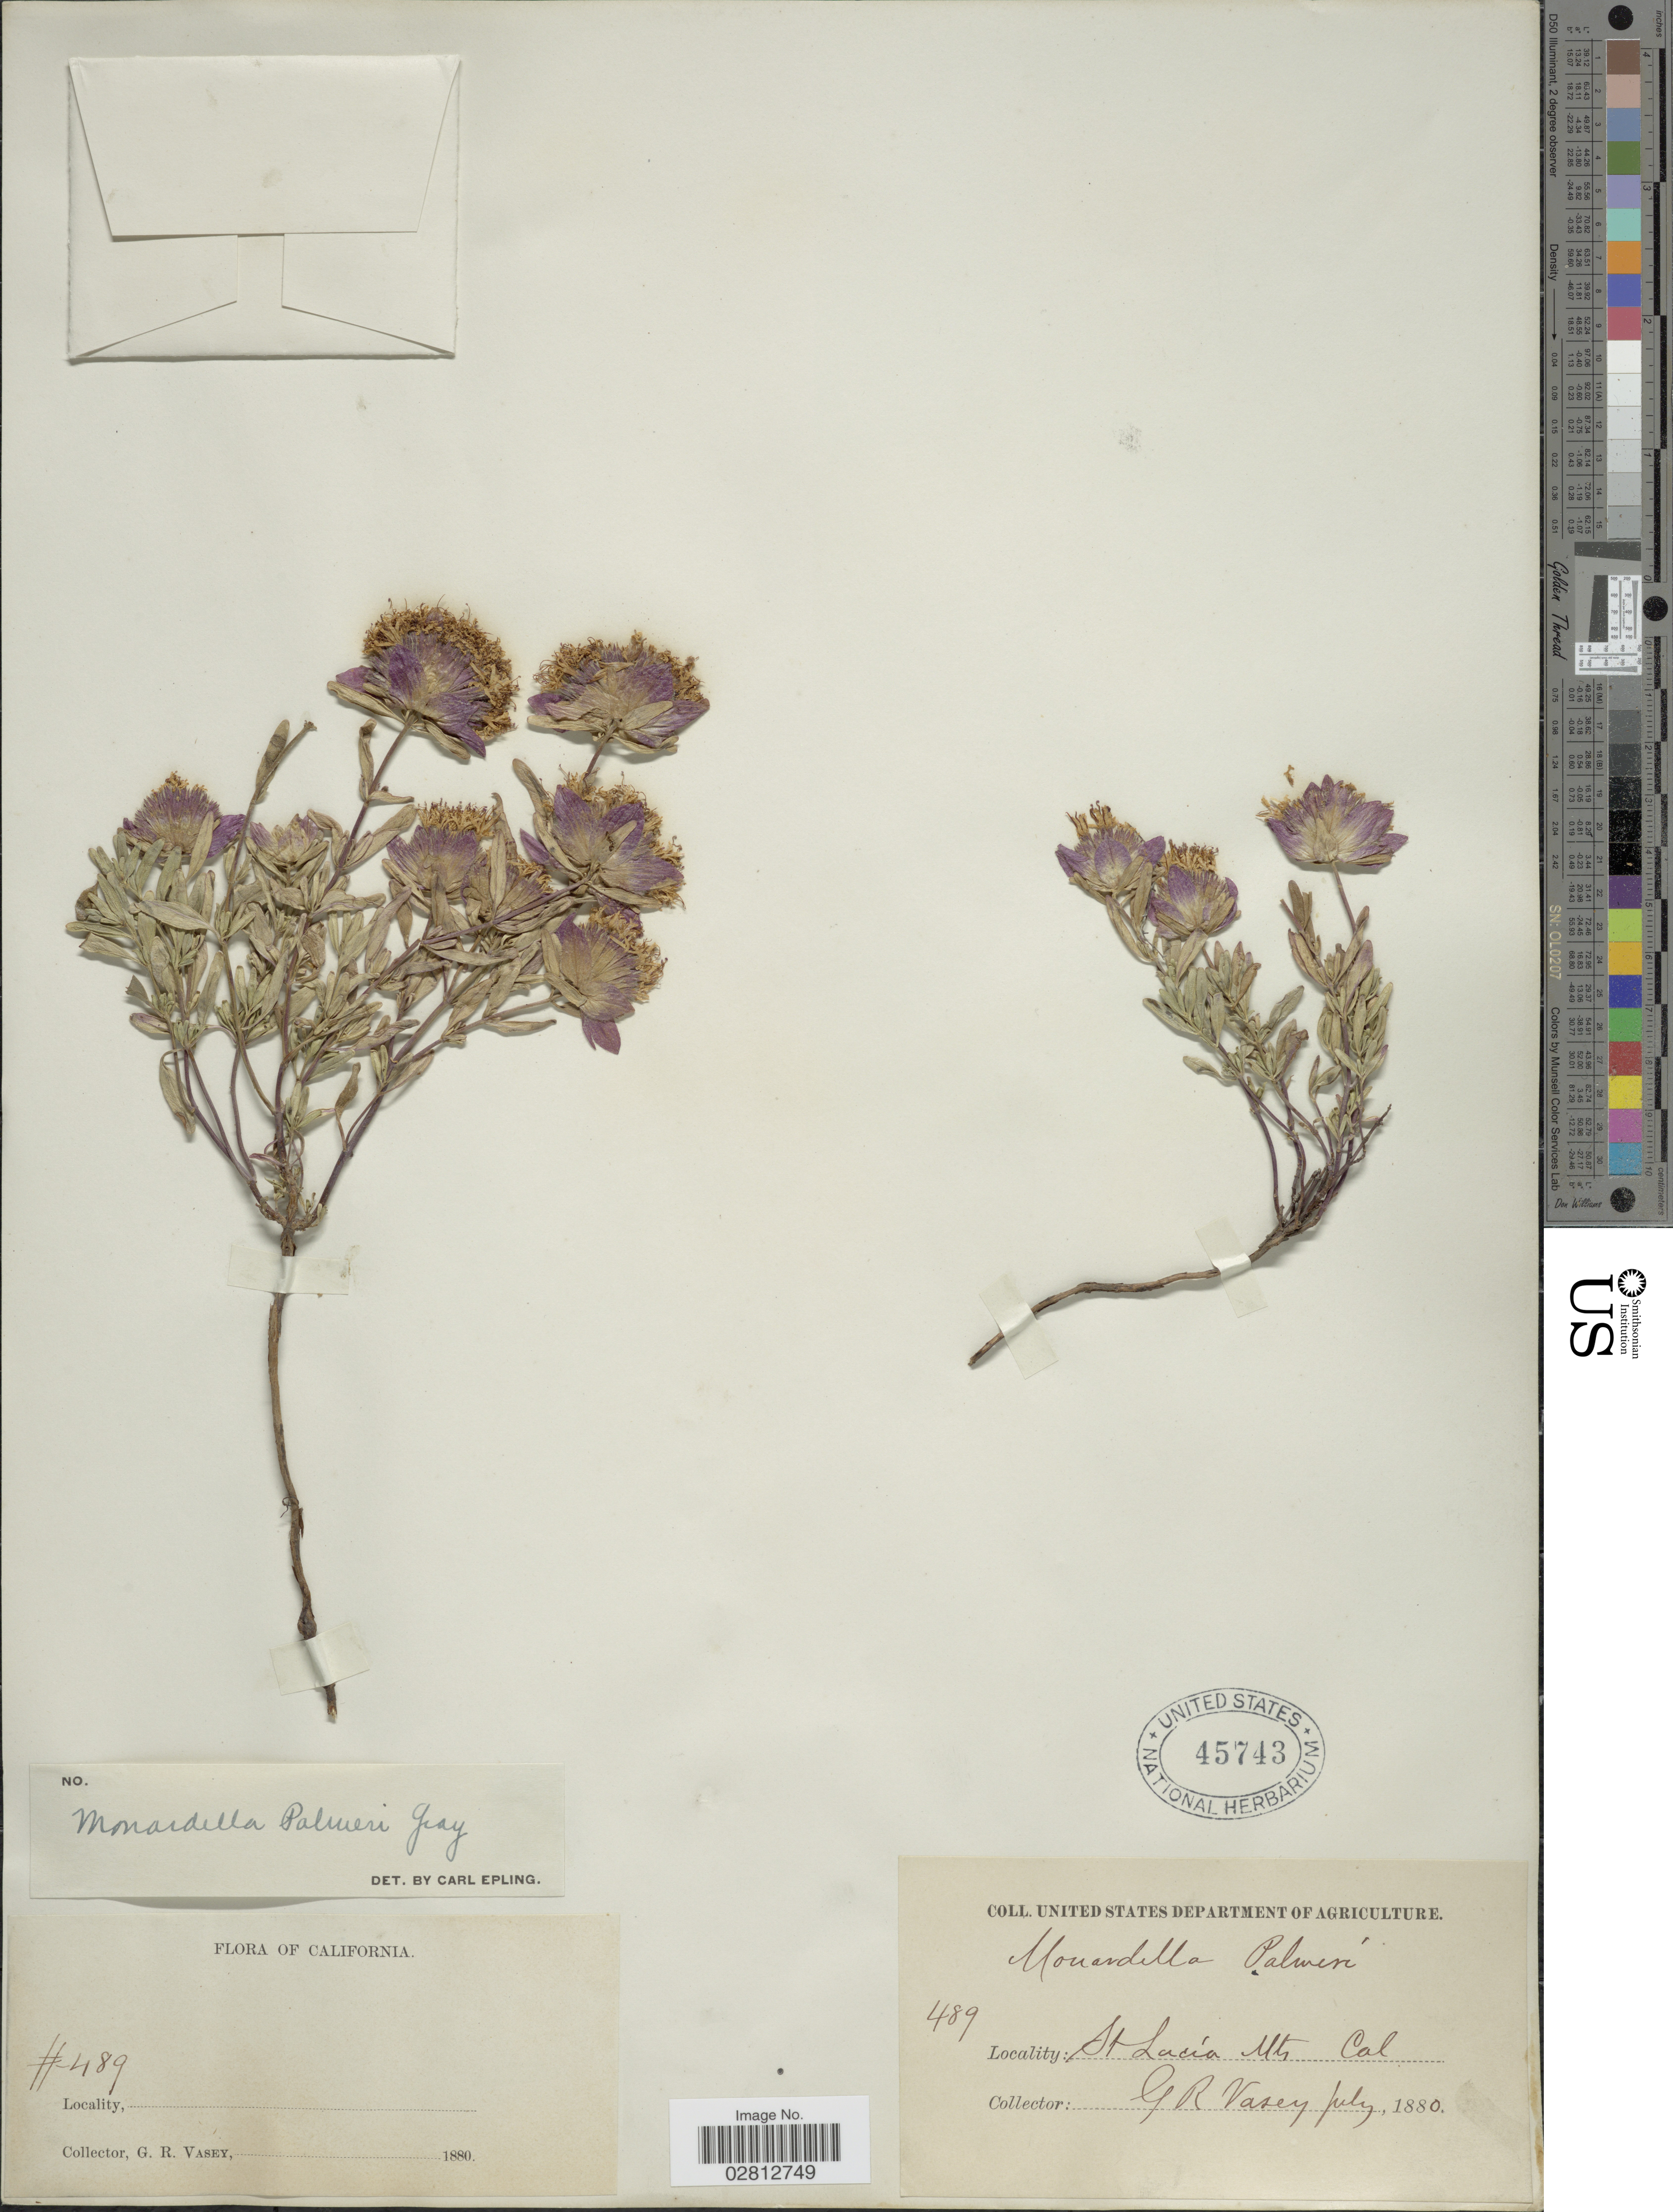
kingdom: Plantae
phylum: Tracheophyta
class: Magnoliopsida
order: Lamiales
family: Lamiaceae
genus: Monardella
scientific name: Monardella palmeri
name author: A. Gray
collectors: G. R. Vasey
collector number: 489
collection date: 1880-07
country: United States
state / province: California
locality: St Lucia Mts Cal.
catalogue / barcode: US 45743